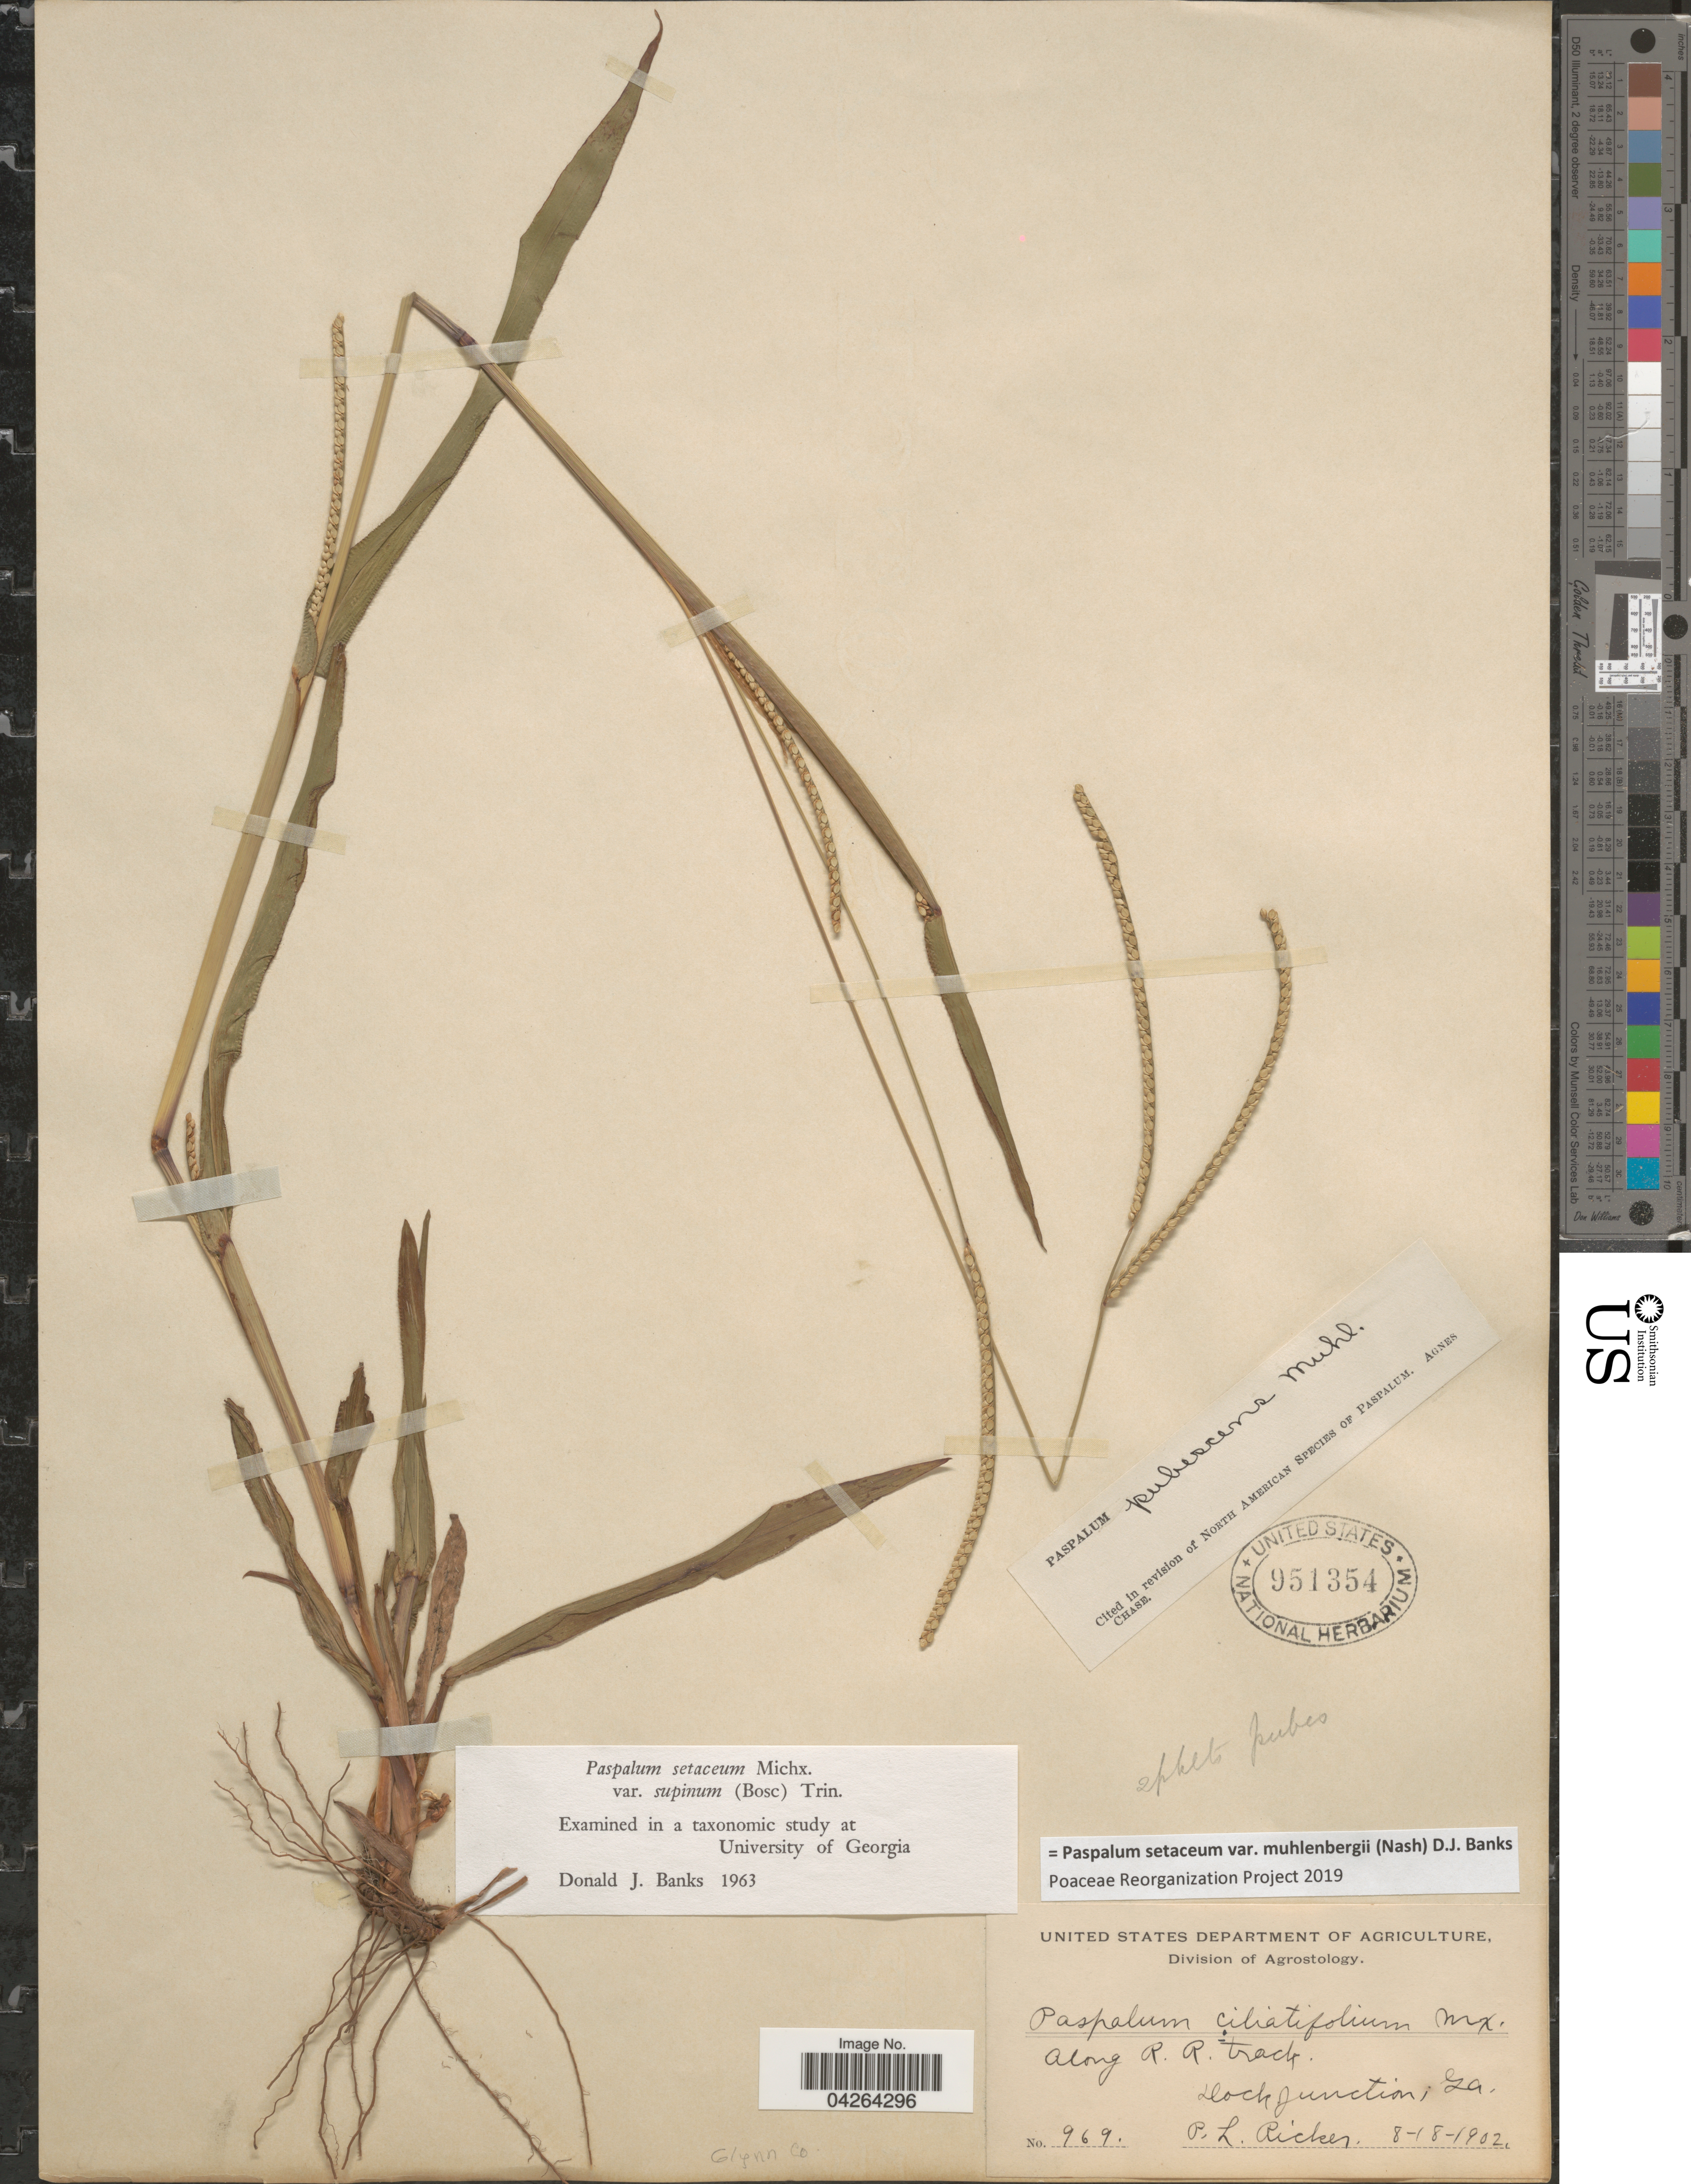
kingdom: Plantae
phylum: Tracheophyta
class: Liliopsida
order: Poales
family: Poaceae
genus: Paspalum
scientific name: Paspalum setaceum var. muhlenbergii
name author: (Nash) D.J. Banks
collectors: P. Ricker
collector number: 969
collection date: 1902-08-18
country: United States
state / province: Georgia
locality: Along R. R. track. Dock junction. Glynn Co.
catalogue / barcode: US 951354